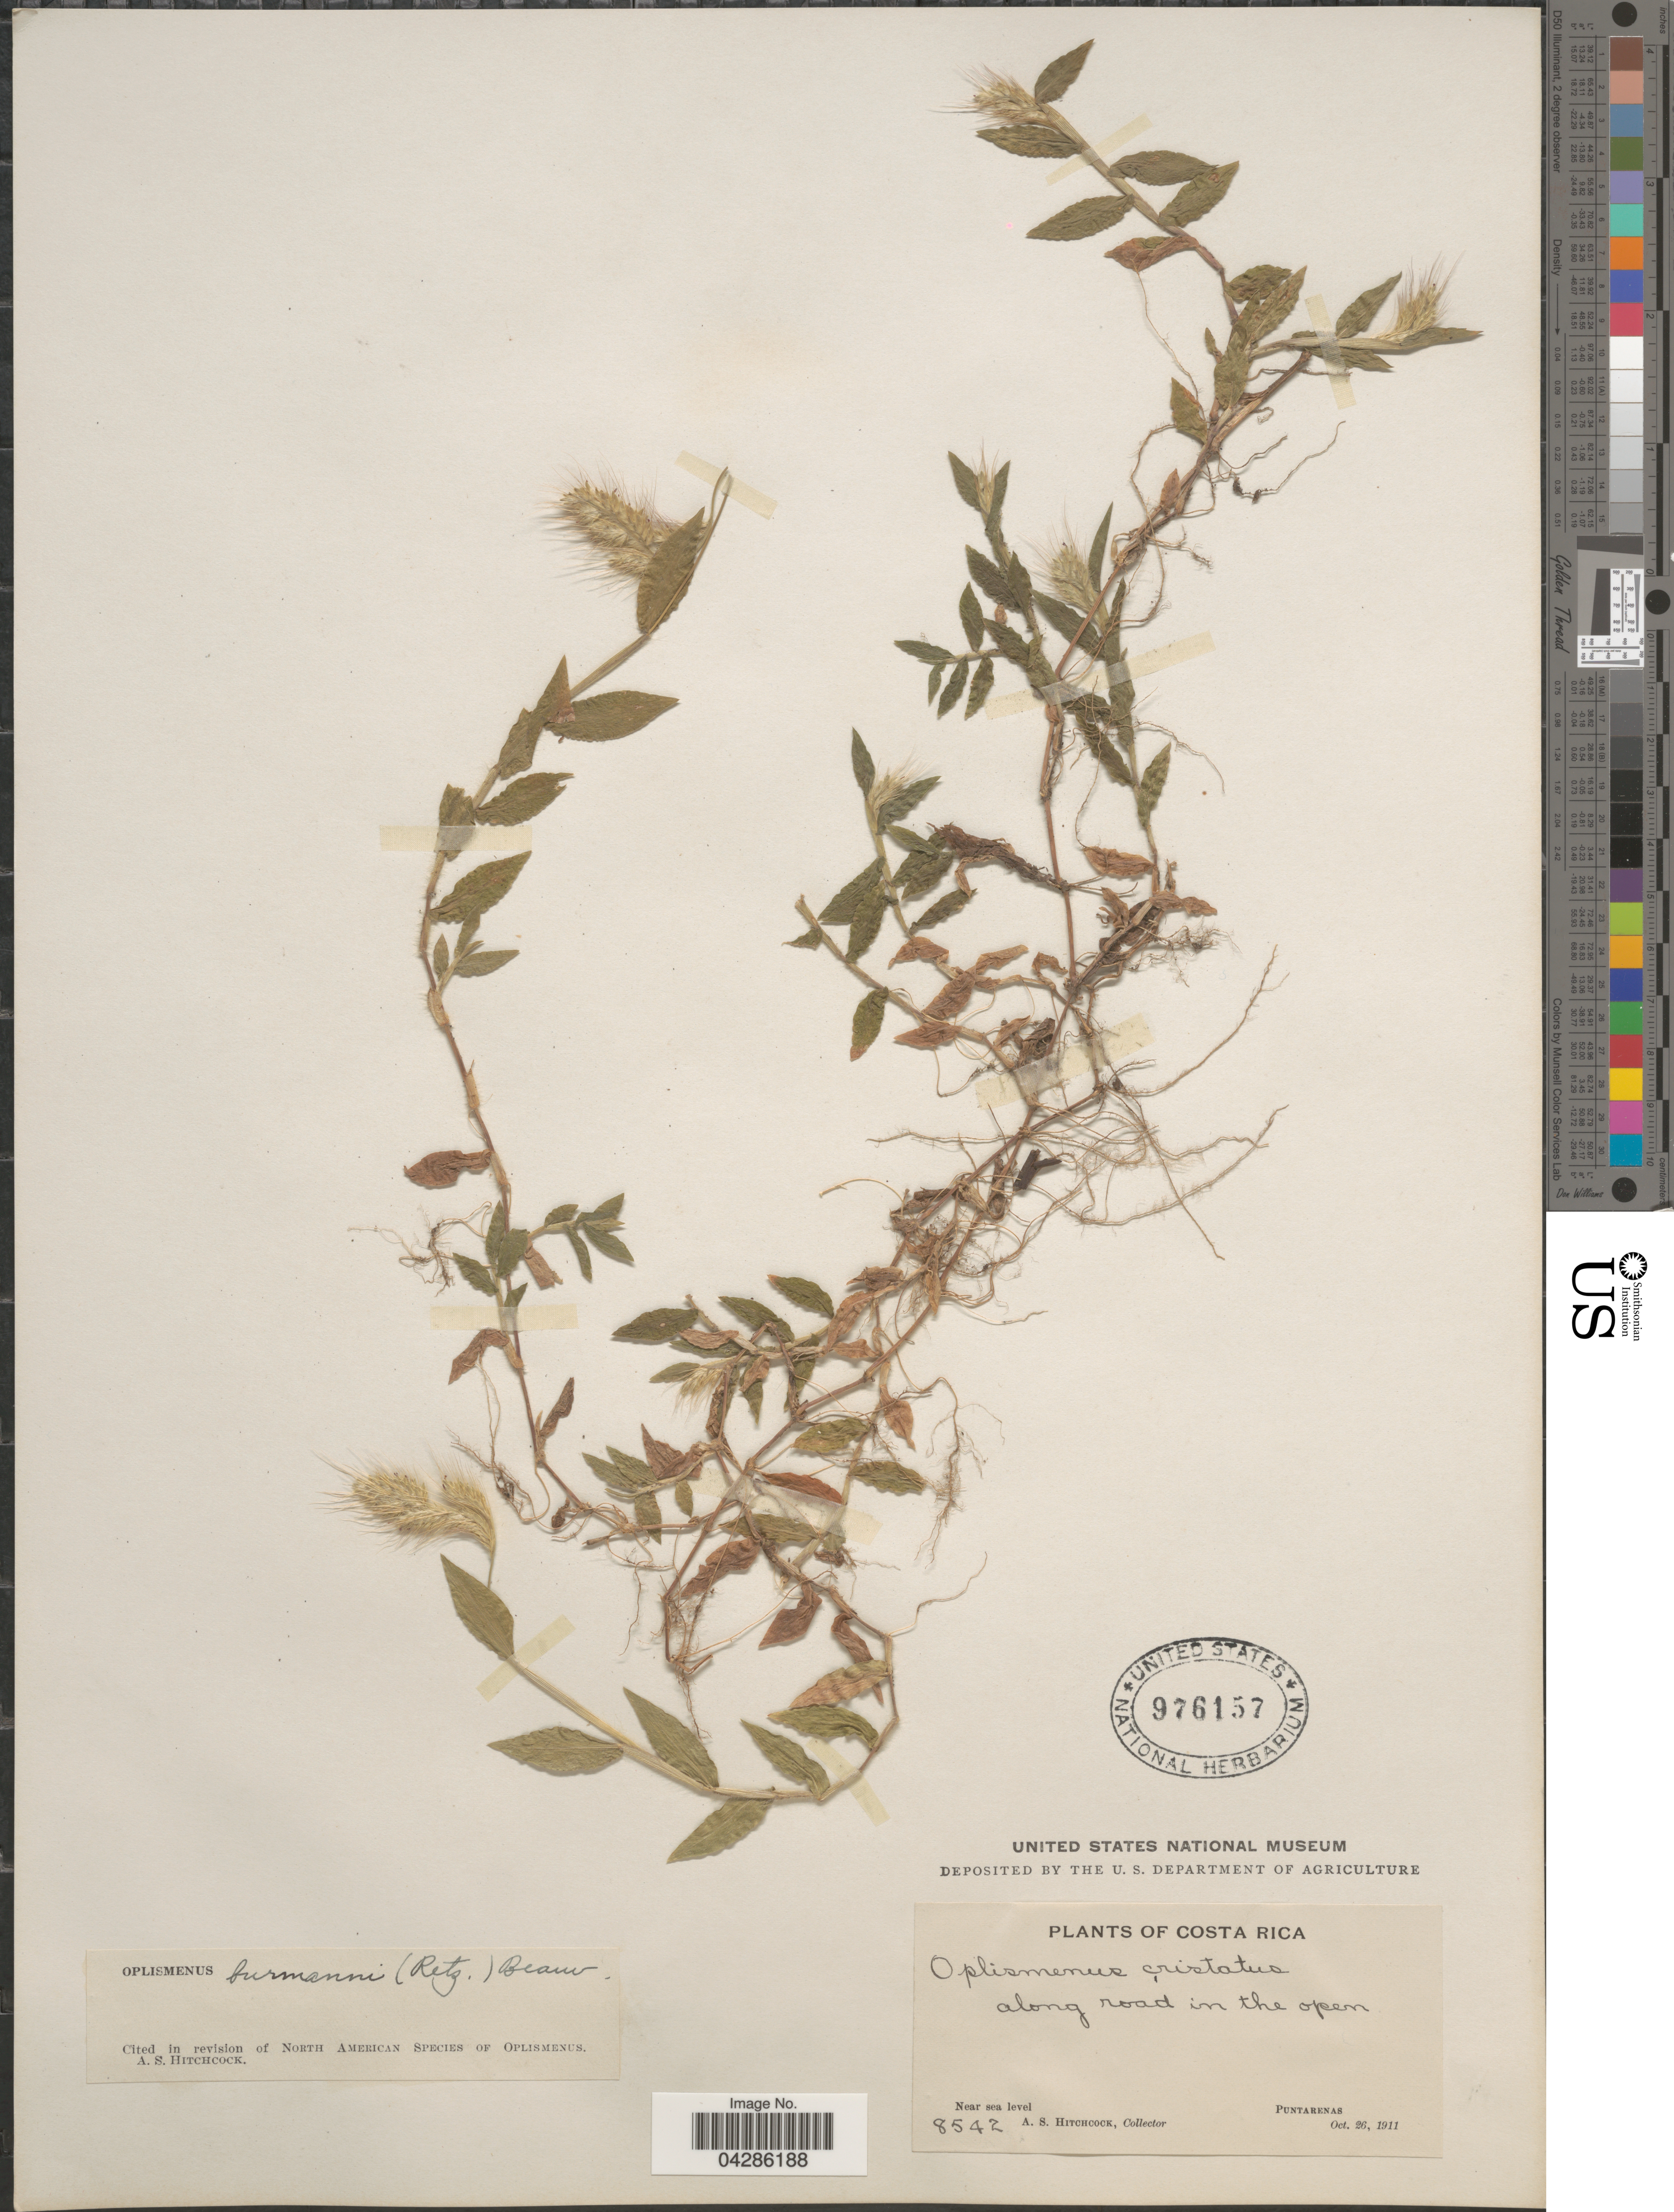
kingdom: Plantae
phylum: Tracheophyta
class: Liliopsida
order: Poales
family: Poaceae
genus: Oplismenus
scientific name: Oplismenus burmannii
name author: (Retz.) P. Beauv.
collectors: A. S. Hitchcock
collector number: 8542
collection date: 1911-10-26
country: Costa Rica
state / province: Puntarenas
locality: Along road in the open.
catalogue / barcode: US 976157